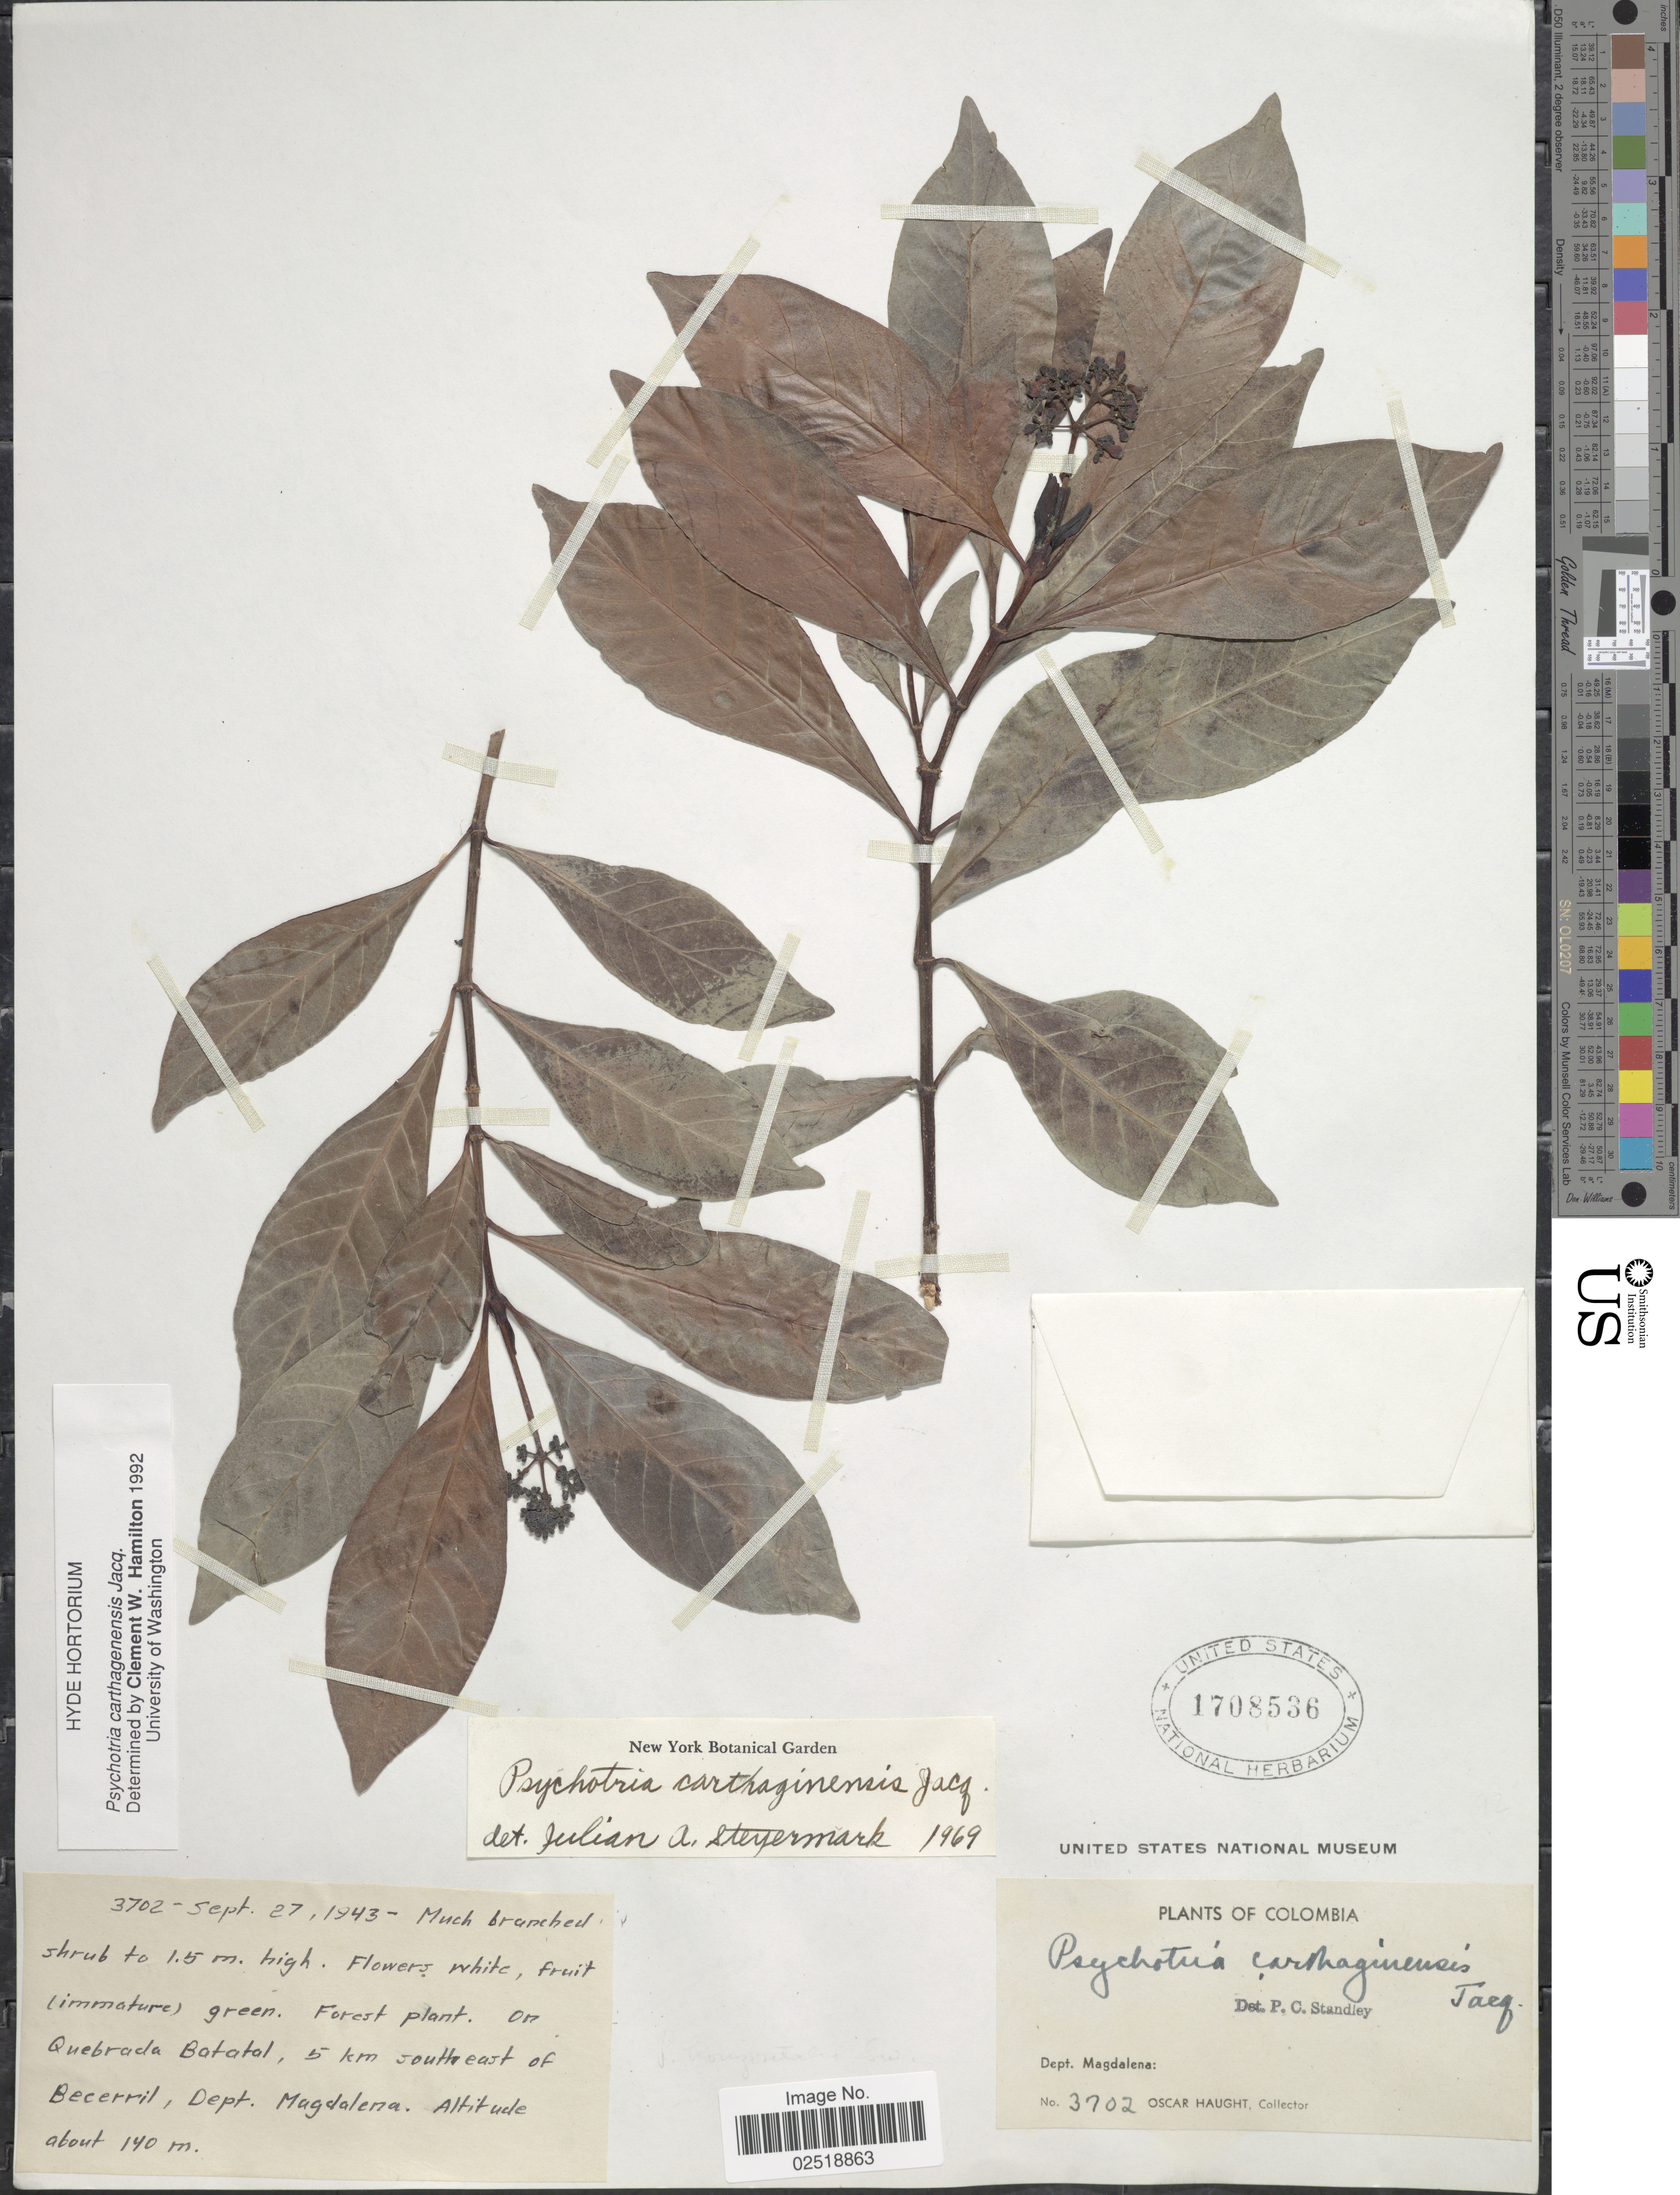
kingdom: Plantae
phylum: Tracheophyta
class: Magnoliopsida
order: Gentianales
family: Rubiaceae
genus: Psychotria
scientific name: Psychotria carthagenensis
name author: Jacq.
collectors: O. Haught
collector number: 3702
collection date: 1943-09-27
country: Colombia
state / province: Magdalena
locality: Dept. Magdalena, On Quebrada Batalal, 5 km southeast of Becerril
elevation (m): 140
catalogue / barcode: US 1708536